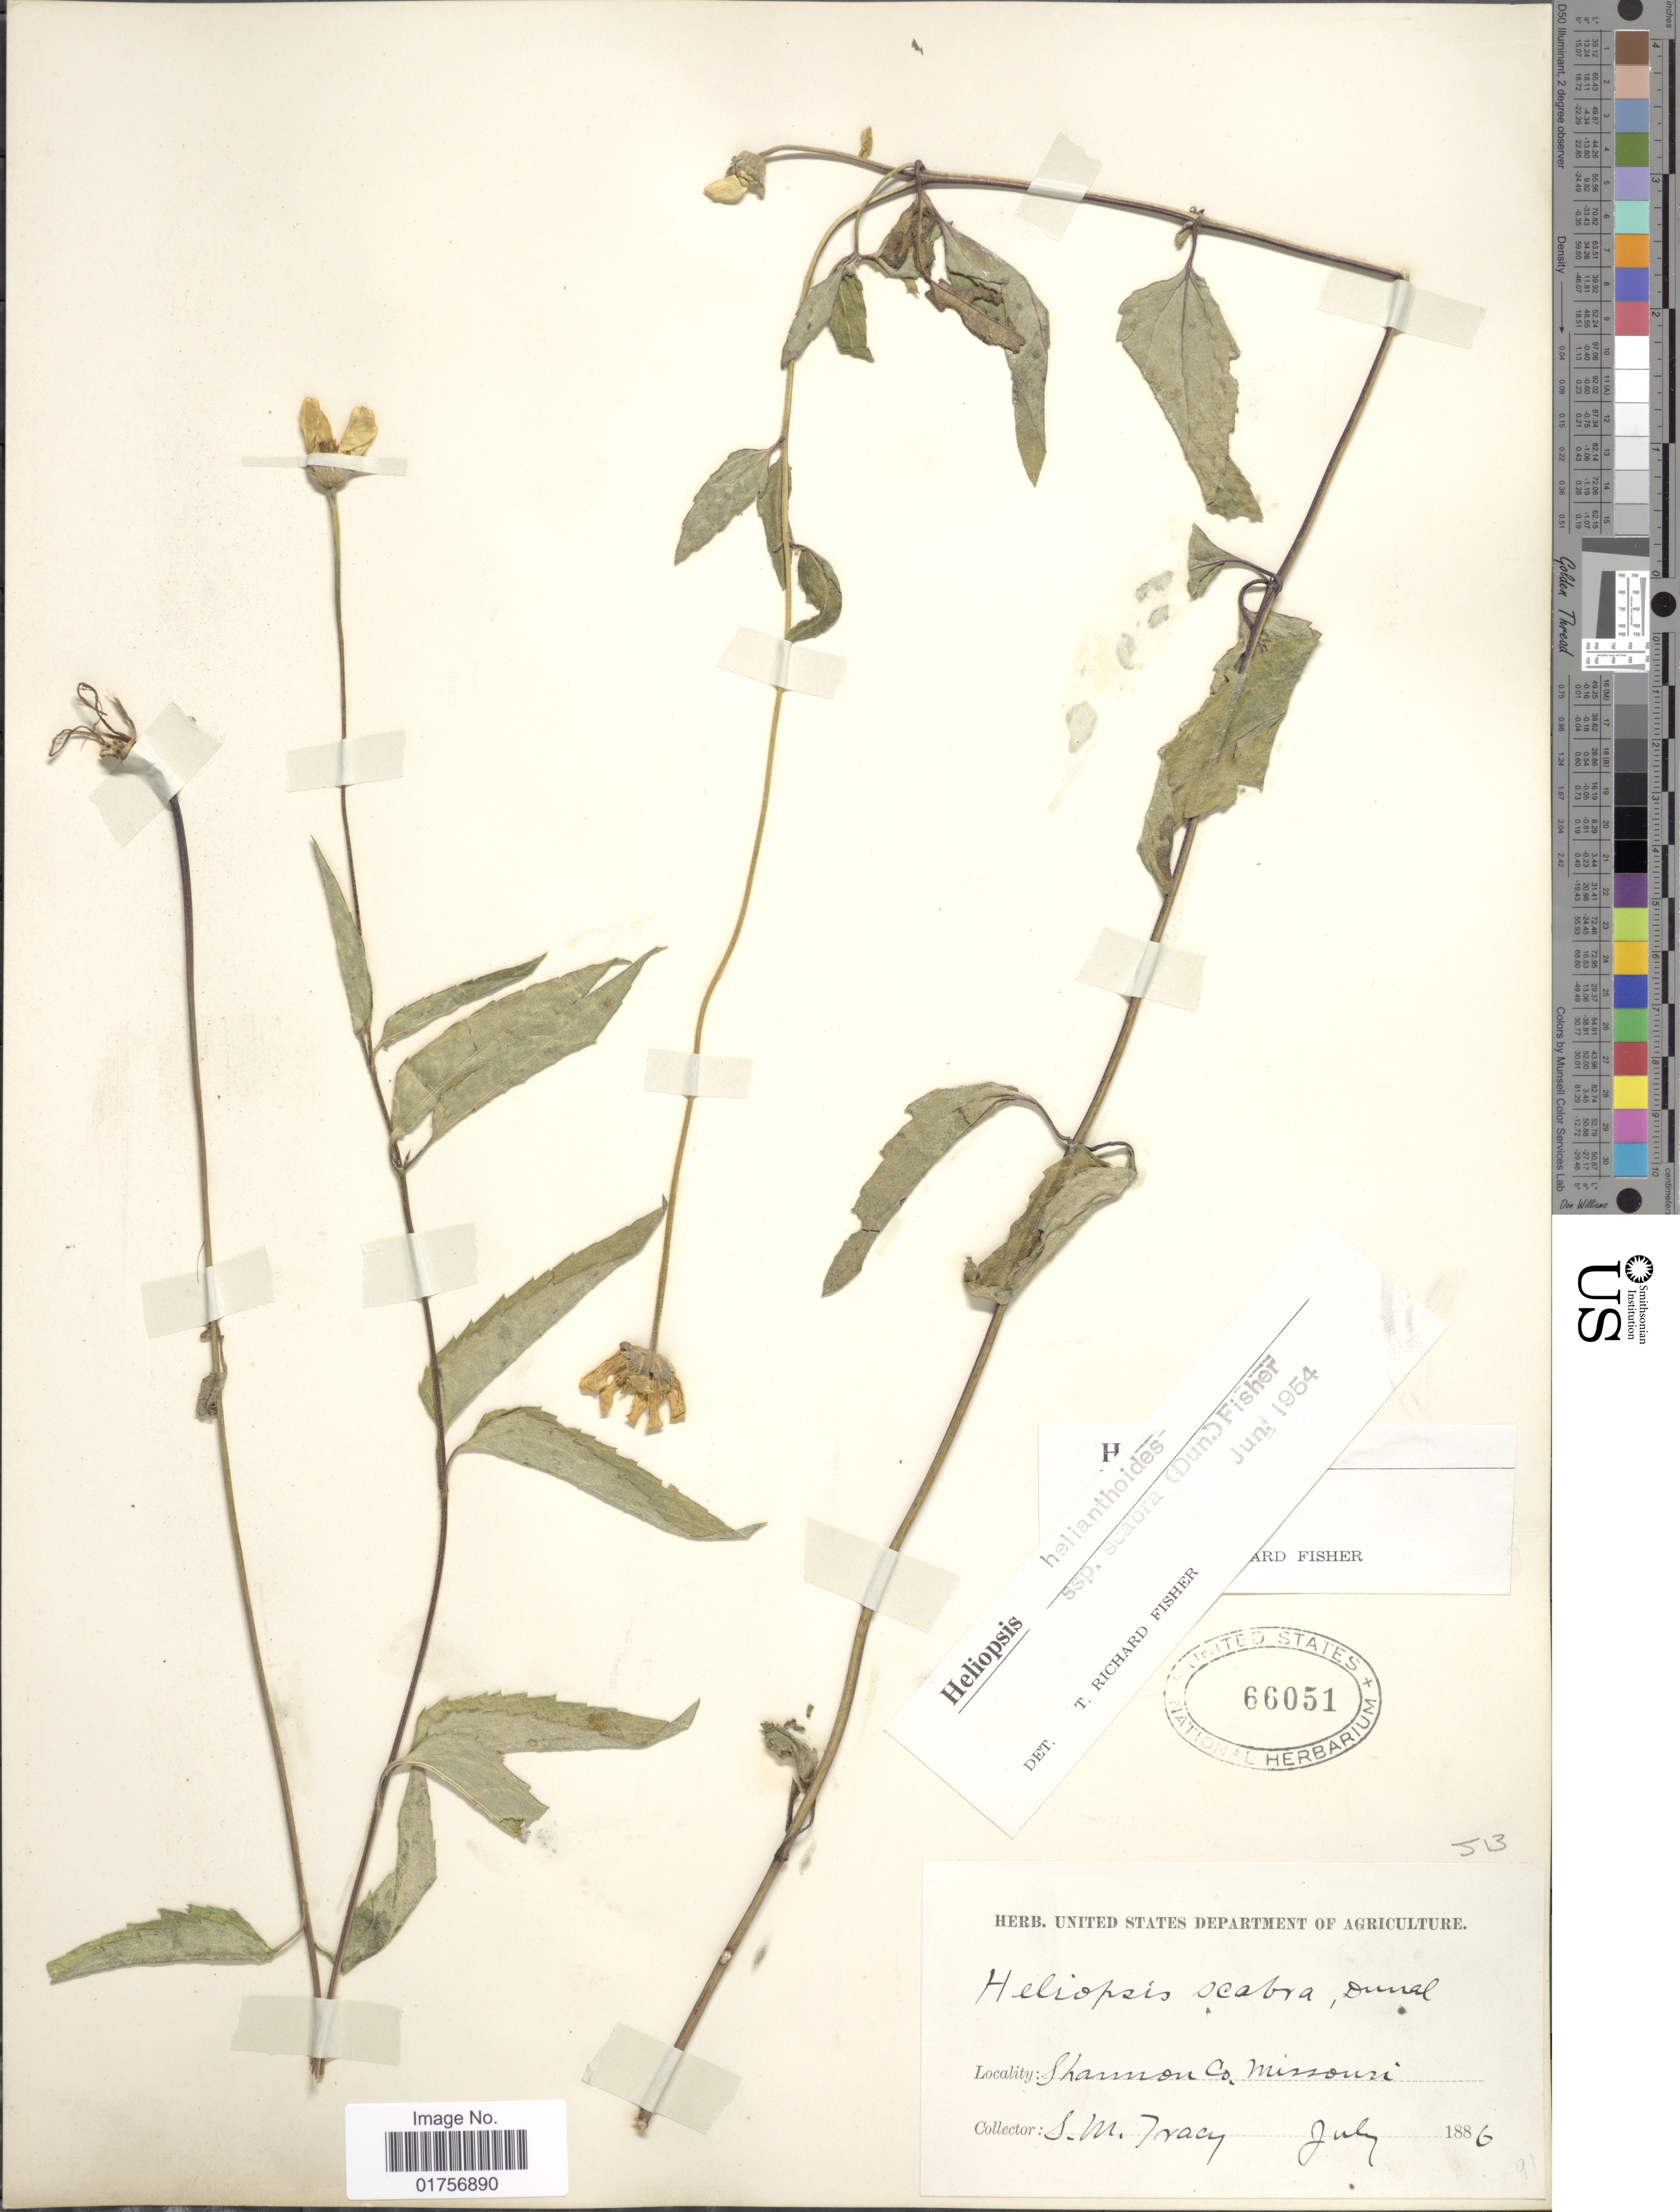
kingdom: Plantae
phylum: Tracheophyta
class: Magnoliopsida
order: Asterales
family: Asteraceae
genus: Heliopsis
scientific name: Heliopsis helianthoides var. scabra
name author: (Dunal) T.R. Fisher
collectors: S. M. Tracy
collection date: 1886-07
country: United States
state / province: Missouri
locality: Shannon Co., Missouri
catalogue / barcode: US 66051